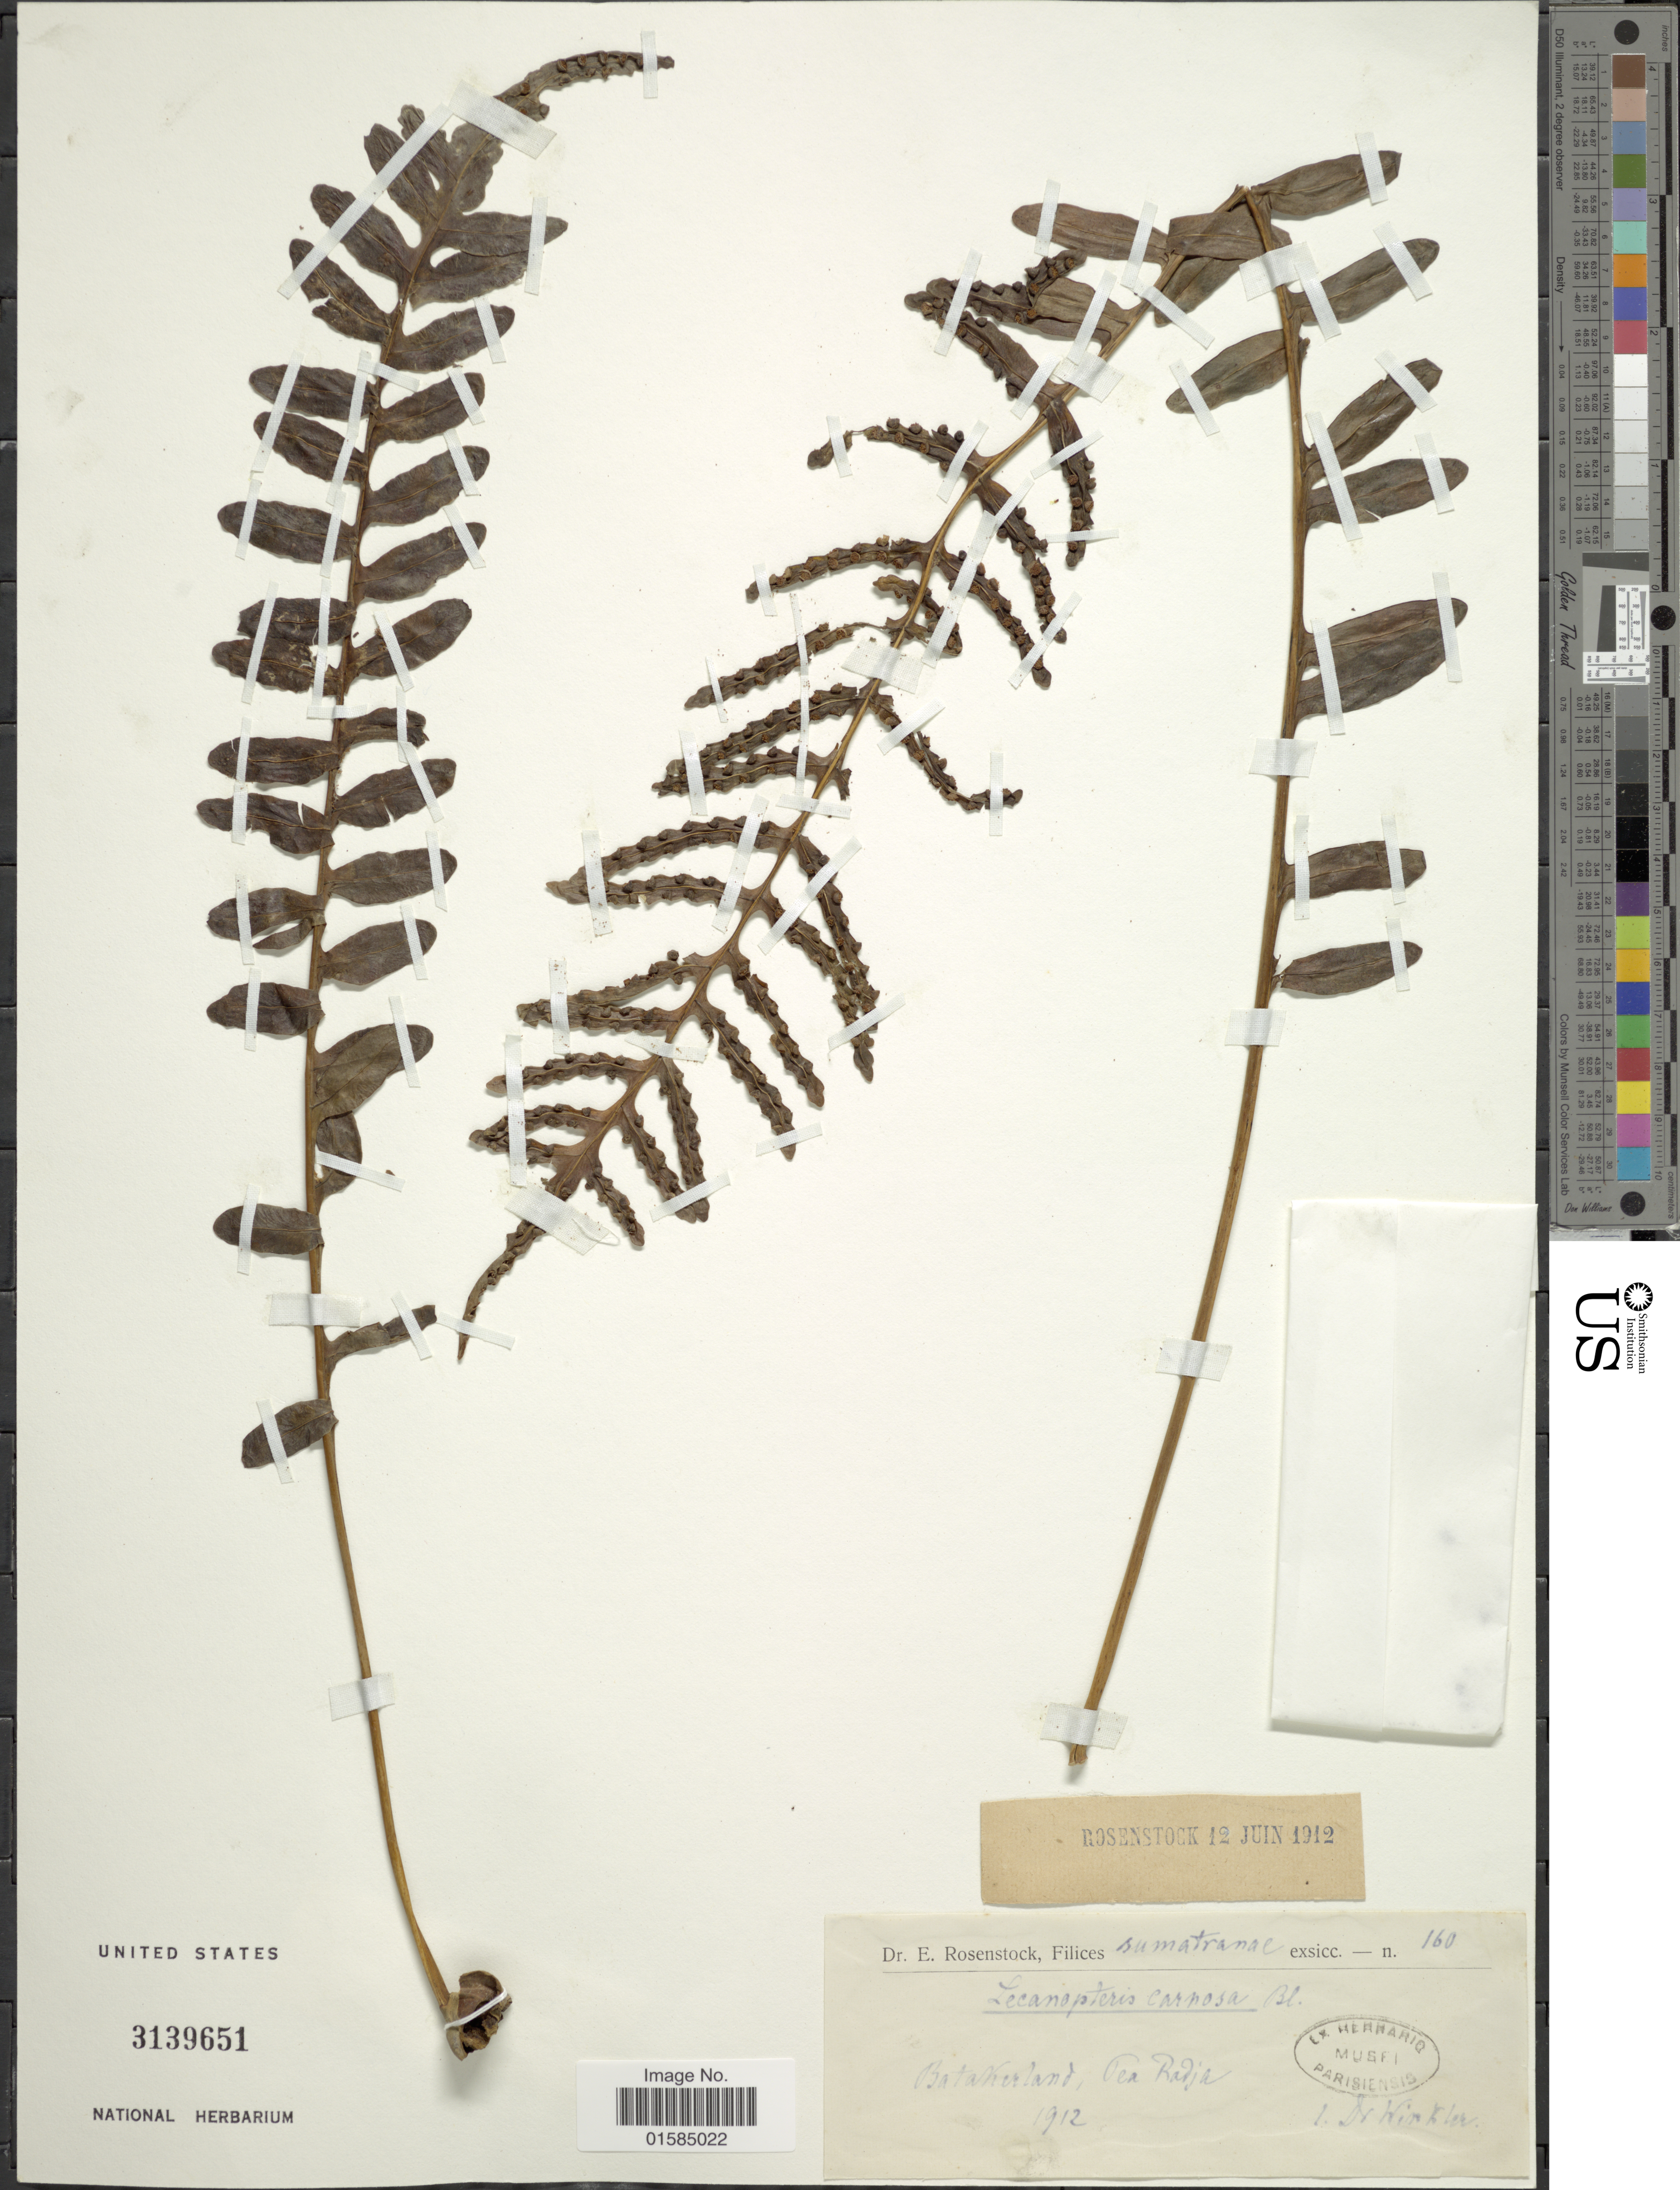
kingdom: Plantae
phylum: Tracheophyta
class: Polypodiopsida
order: Polypodiales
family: Polypodiaceae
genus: Lecanopteris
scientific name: Lecanopteris carnosa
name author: (Reinw.) Blume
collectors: -. Winkler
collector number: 160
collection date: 1912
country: Indonesia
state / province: Sumatra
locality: Sumatranae, Batakerland, Pea Radja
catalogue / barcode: US 3139651